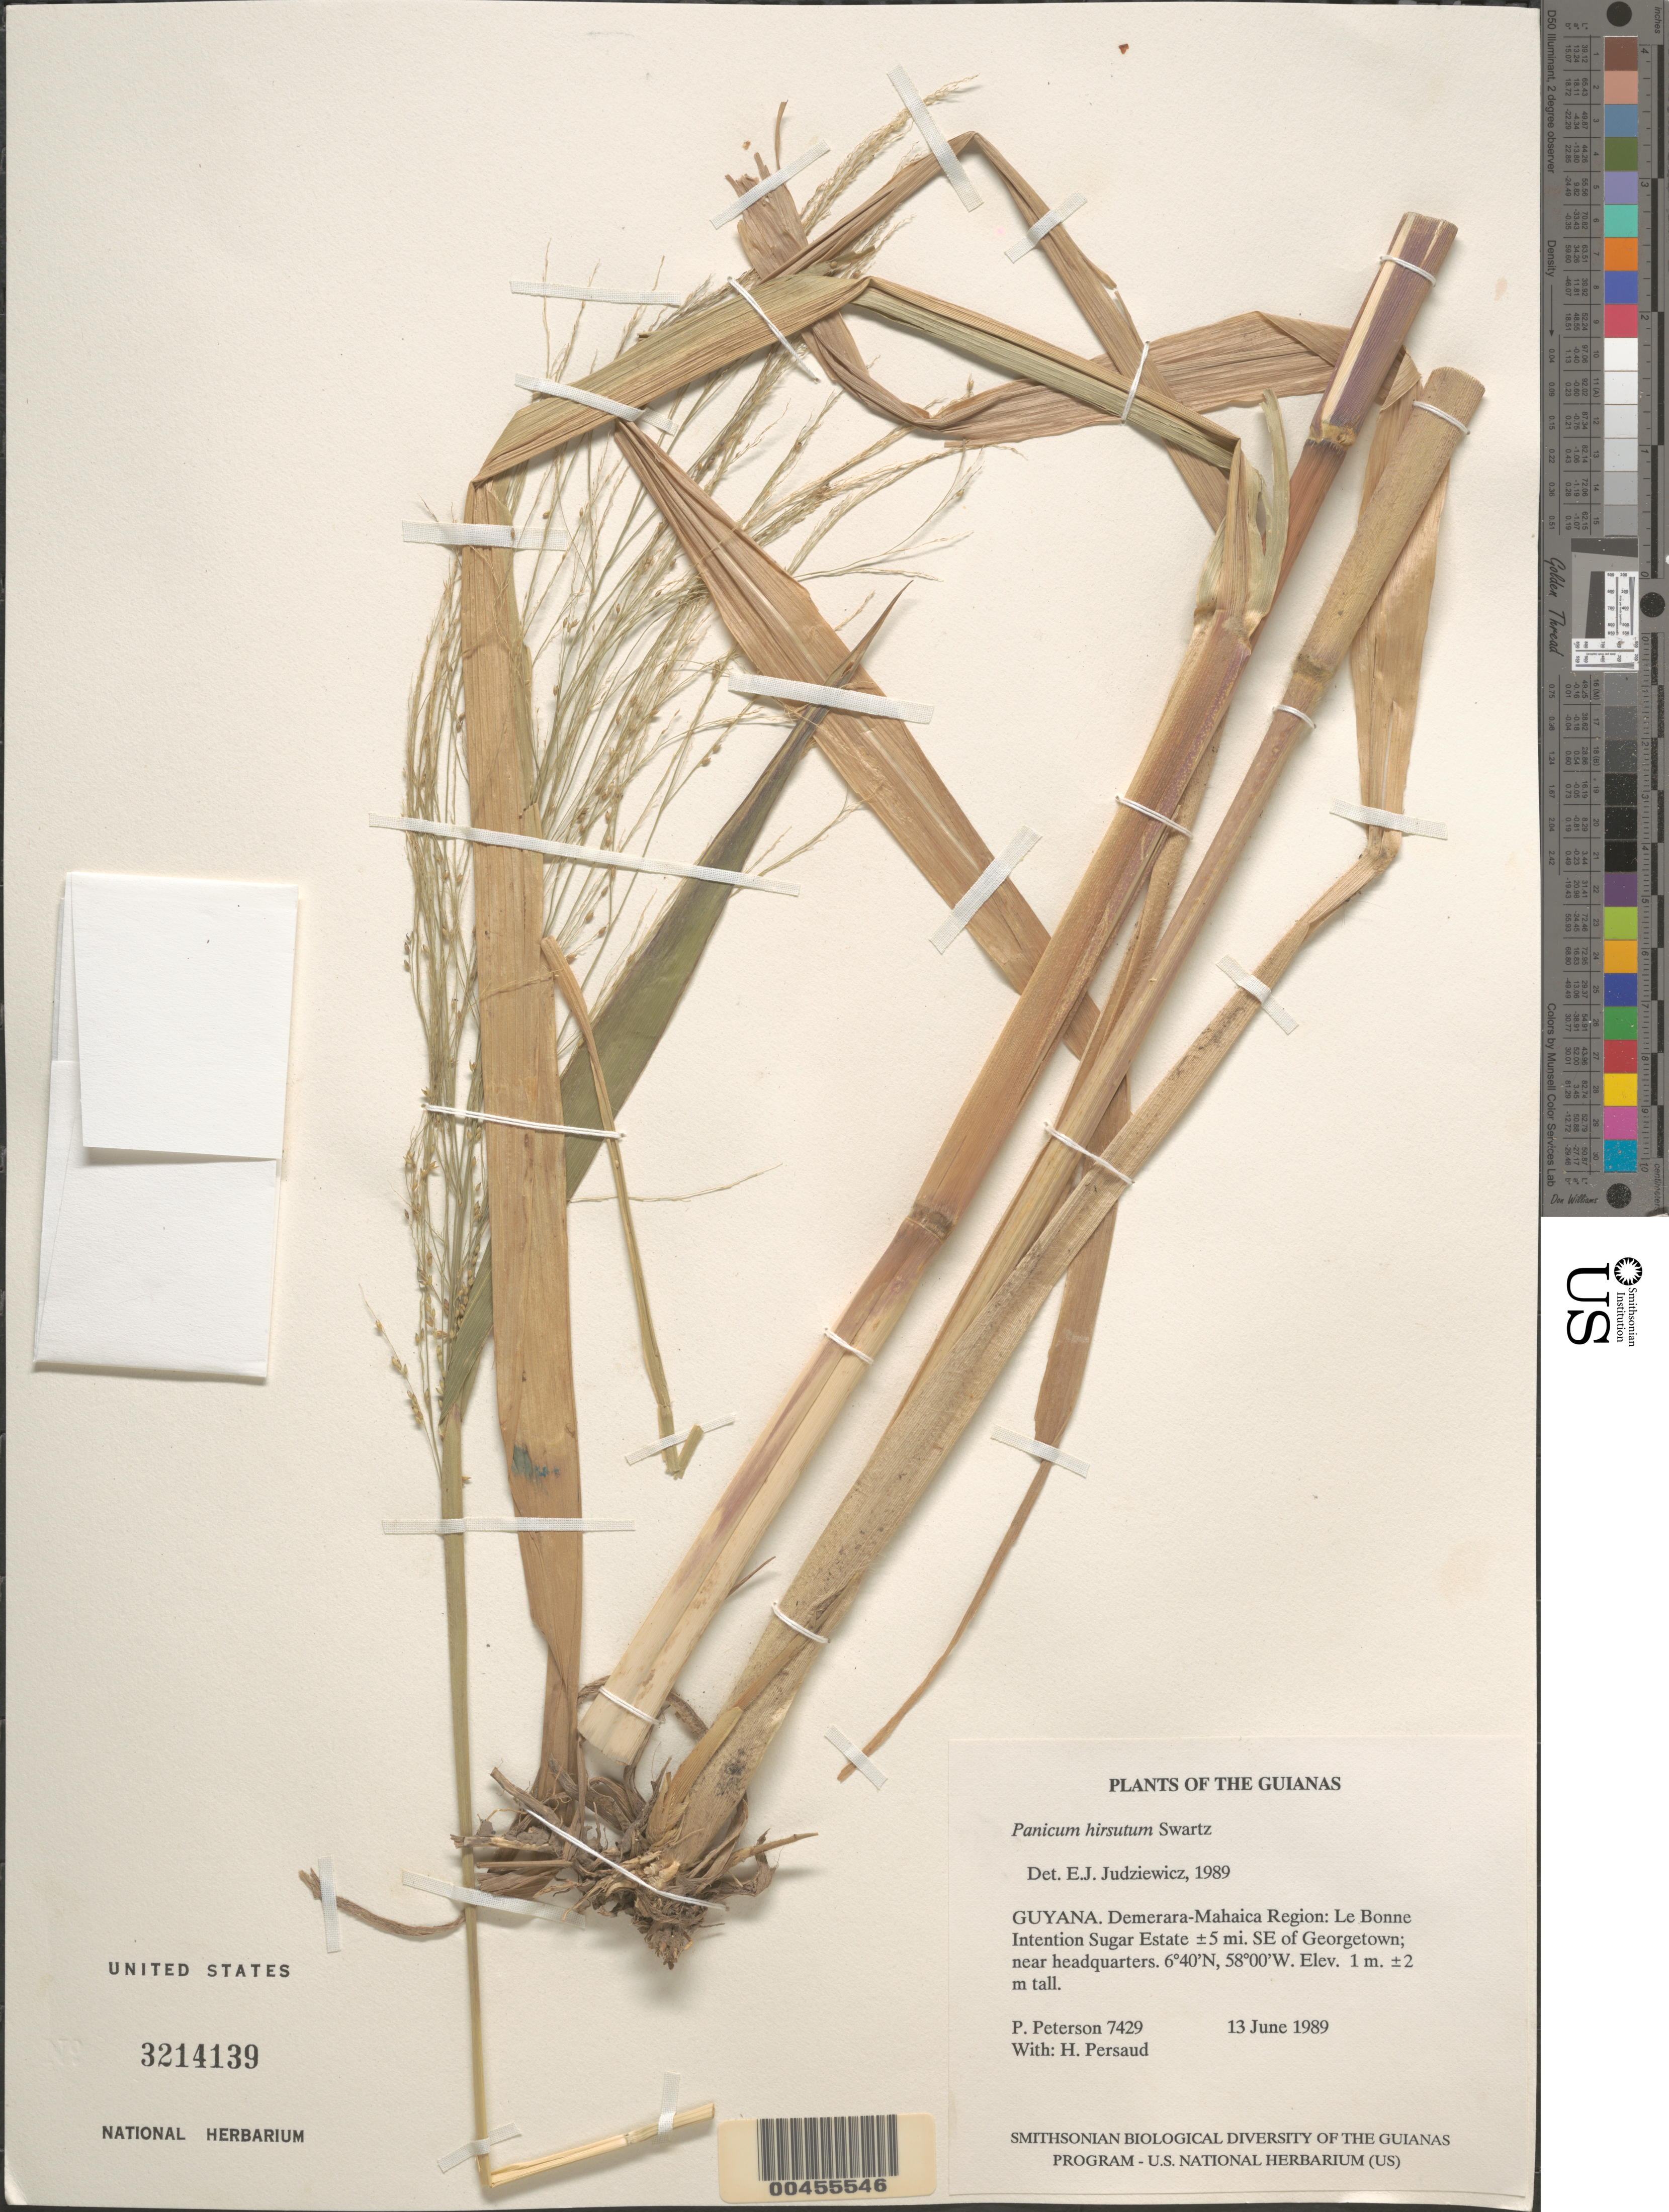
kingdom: Plantae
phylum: Tracheophyta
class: Liliopsida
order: Poales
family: Poaceae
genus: Panicum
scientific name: Panicum hirsutum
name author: Sw.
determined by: Judziewicz, E. J.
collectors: P. M. Peterson & H. Persaud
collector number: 7429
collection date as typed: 13 June 1989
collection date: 1989-06-13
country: Guyana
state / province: Demerara-Mahaica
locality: Le Bonne Intention Sugar Estate ±5 mi. SE of Georgetown; near headquarters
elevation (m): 1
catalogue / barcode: US 3214139